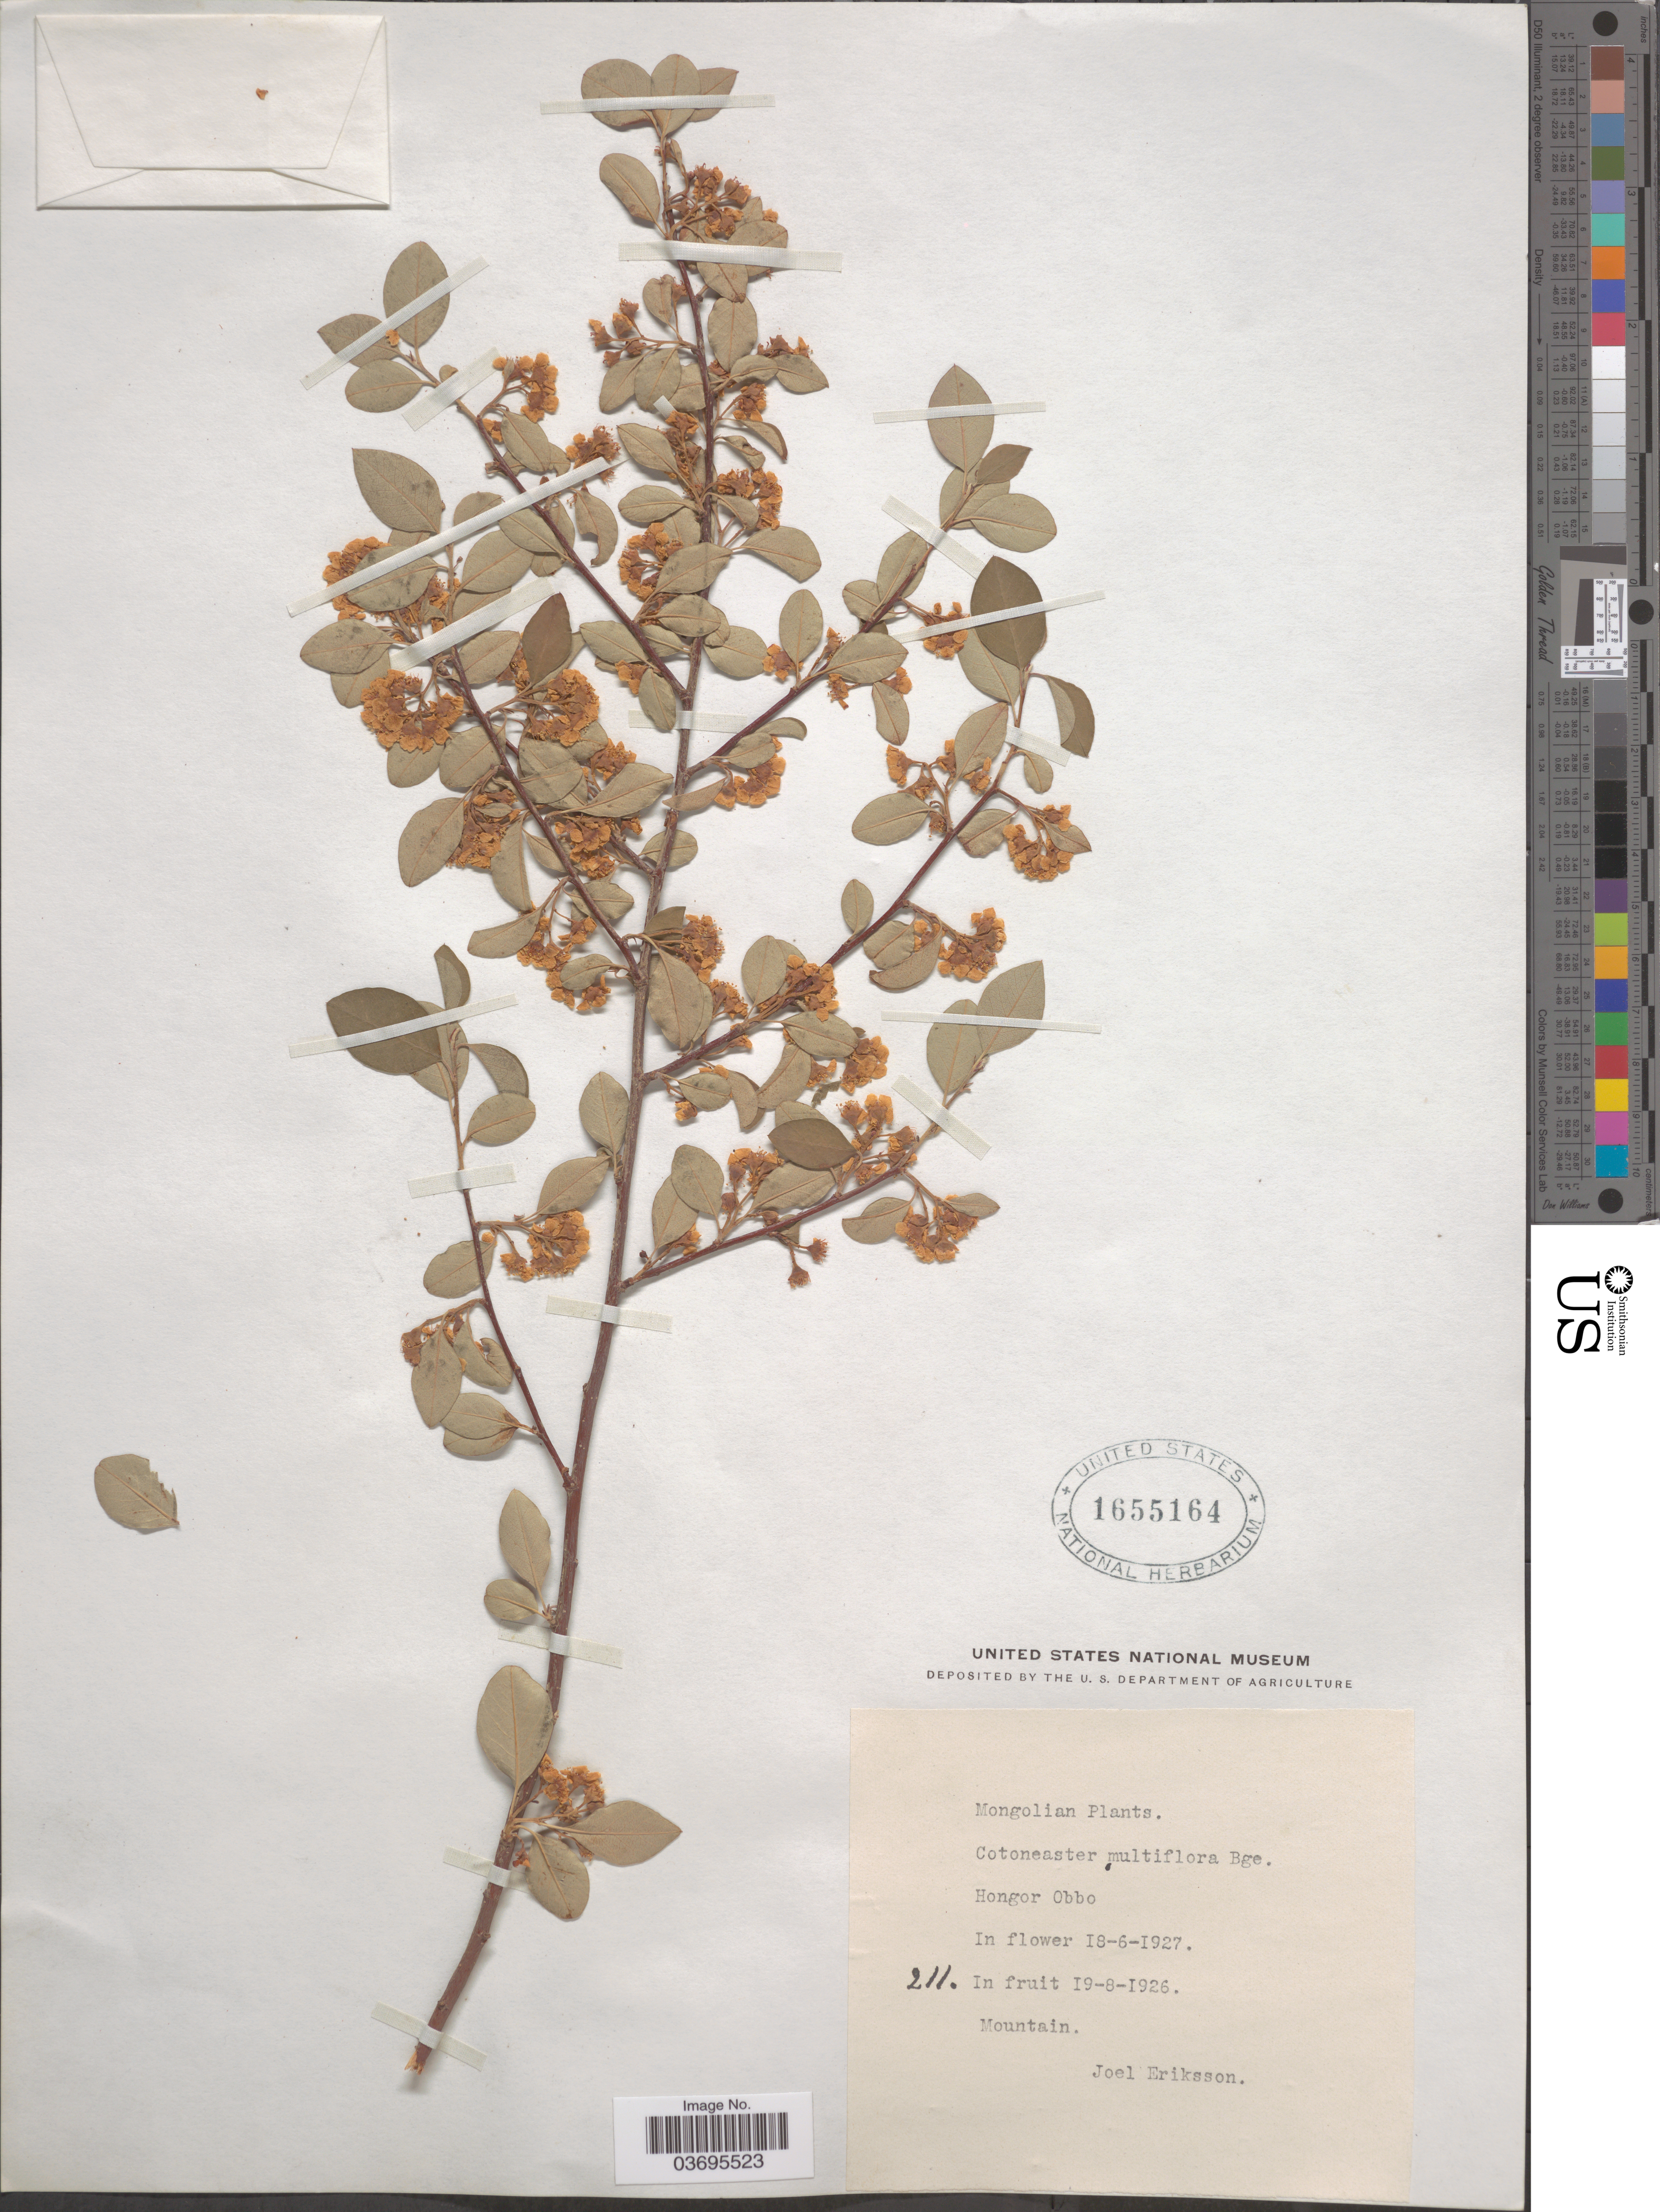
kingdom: Plantae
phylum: Tracheophyta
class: Magnoliopsida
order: Rosales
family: Rosaceae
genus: Cotoneaster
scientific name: Cotoneaster multiflora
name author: Bunge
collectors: J. Eriksson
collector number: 211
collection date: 1926-08-19/1927-06-18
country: Mongolia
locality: Hongor Obbo. Mountains.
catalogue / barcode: US 1655164